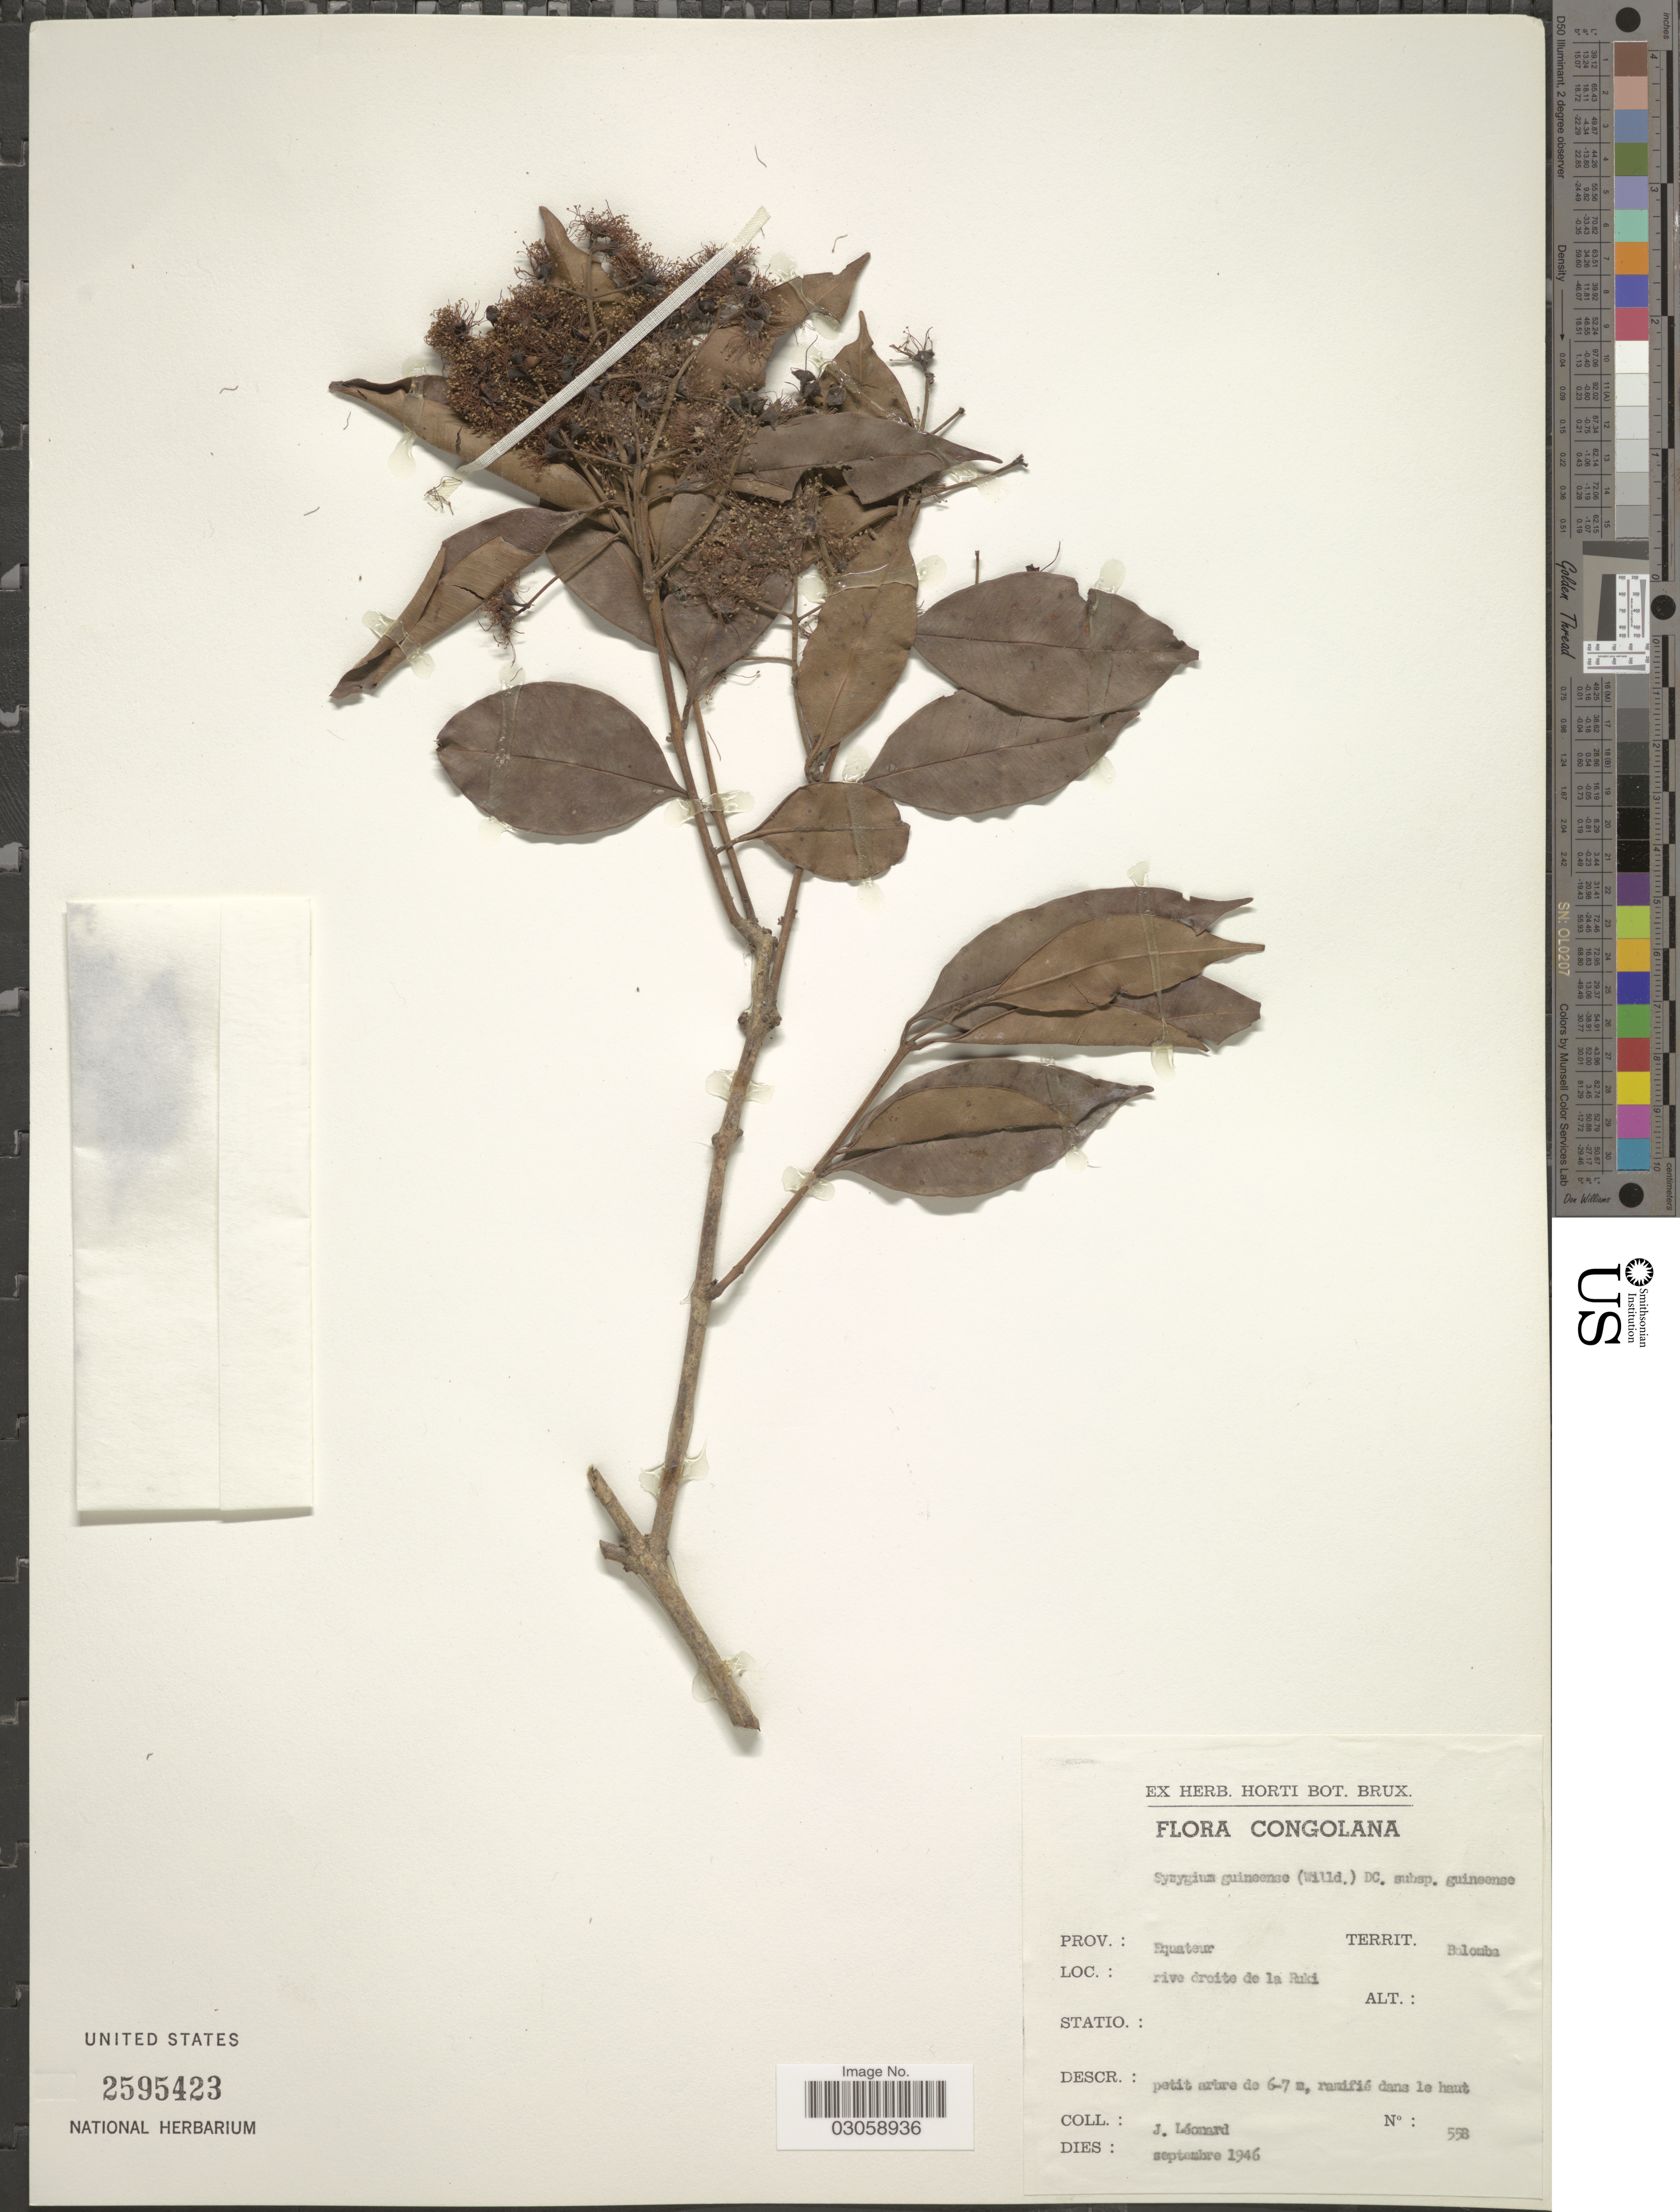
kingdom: Plantae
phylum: Tracheophyta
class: Magnoliopsida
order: Myrtales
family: Myrtaceae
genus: Syzygium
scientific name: Syzygium guineense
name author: (Willd.) DC.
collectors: J. Leonard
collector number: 558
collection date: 1946-09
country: Congo, Democratic Republic of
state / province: Equateur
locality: Congolana, Prov.: Equateur, Territ.: Bolomba, rive droite de la Ruki.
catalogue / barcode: US 2595423